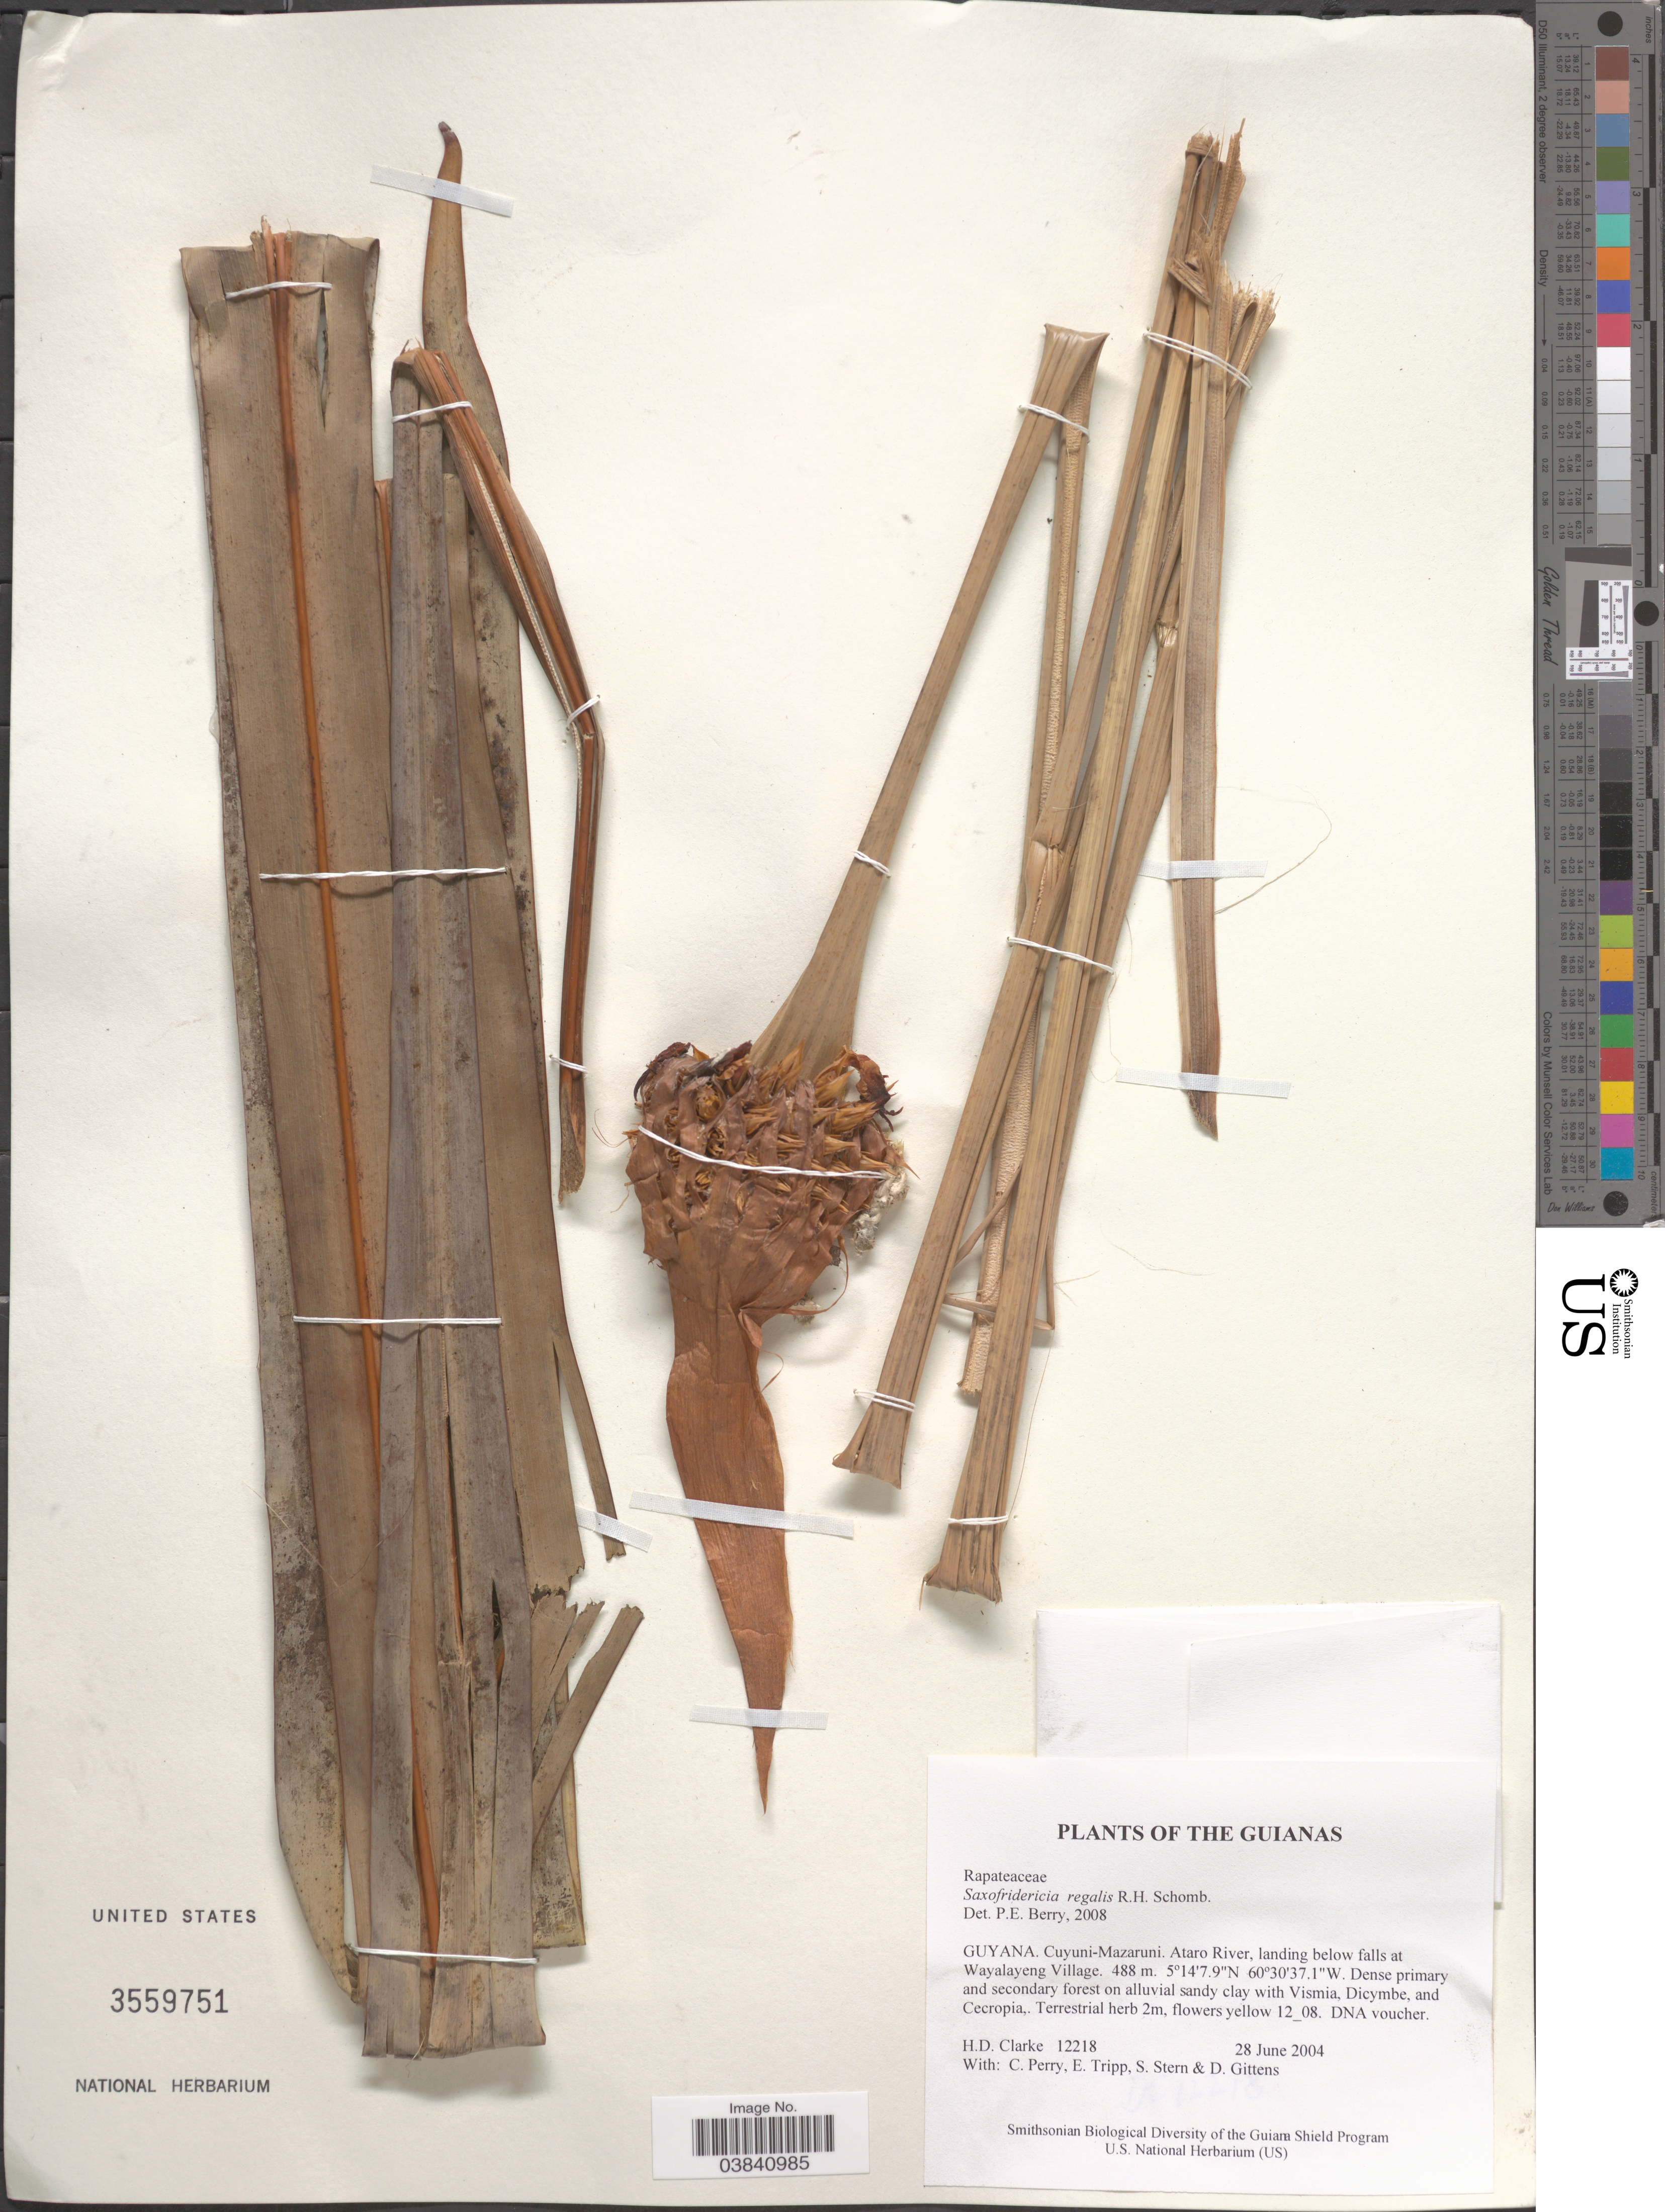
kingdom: Plantae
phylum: Tracheophyta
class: Liliopsida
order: Poales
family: Rapateaceae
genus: Saxofridericia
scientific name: Saxofridericia regalis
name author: R.H. Schomb.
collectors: H. D. Clarke, C. Perry, E. Tripp, S. Stern & D. Gittens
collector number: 12218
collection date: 2004-06-28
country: Guyana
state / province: Cuyuni-Mazaruni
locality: The Guianas. Ataro River, landing below falls at Wayalayeng Village.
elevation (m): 488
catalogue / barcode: US 3559751